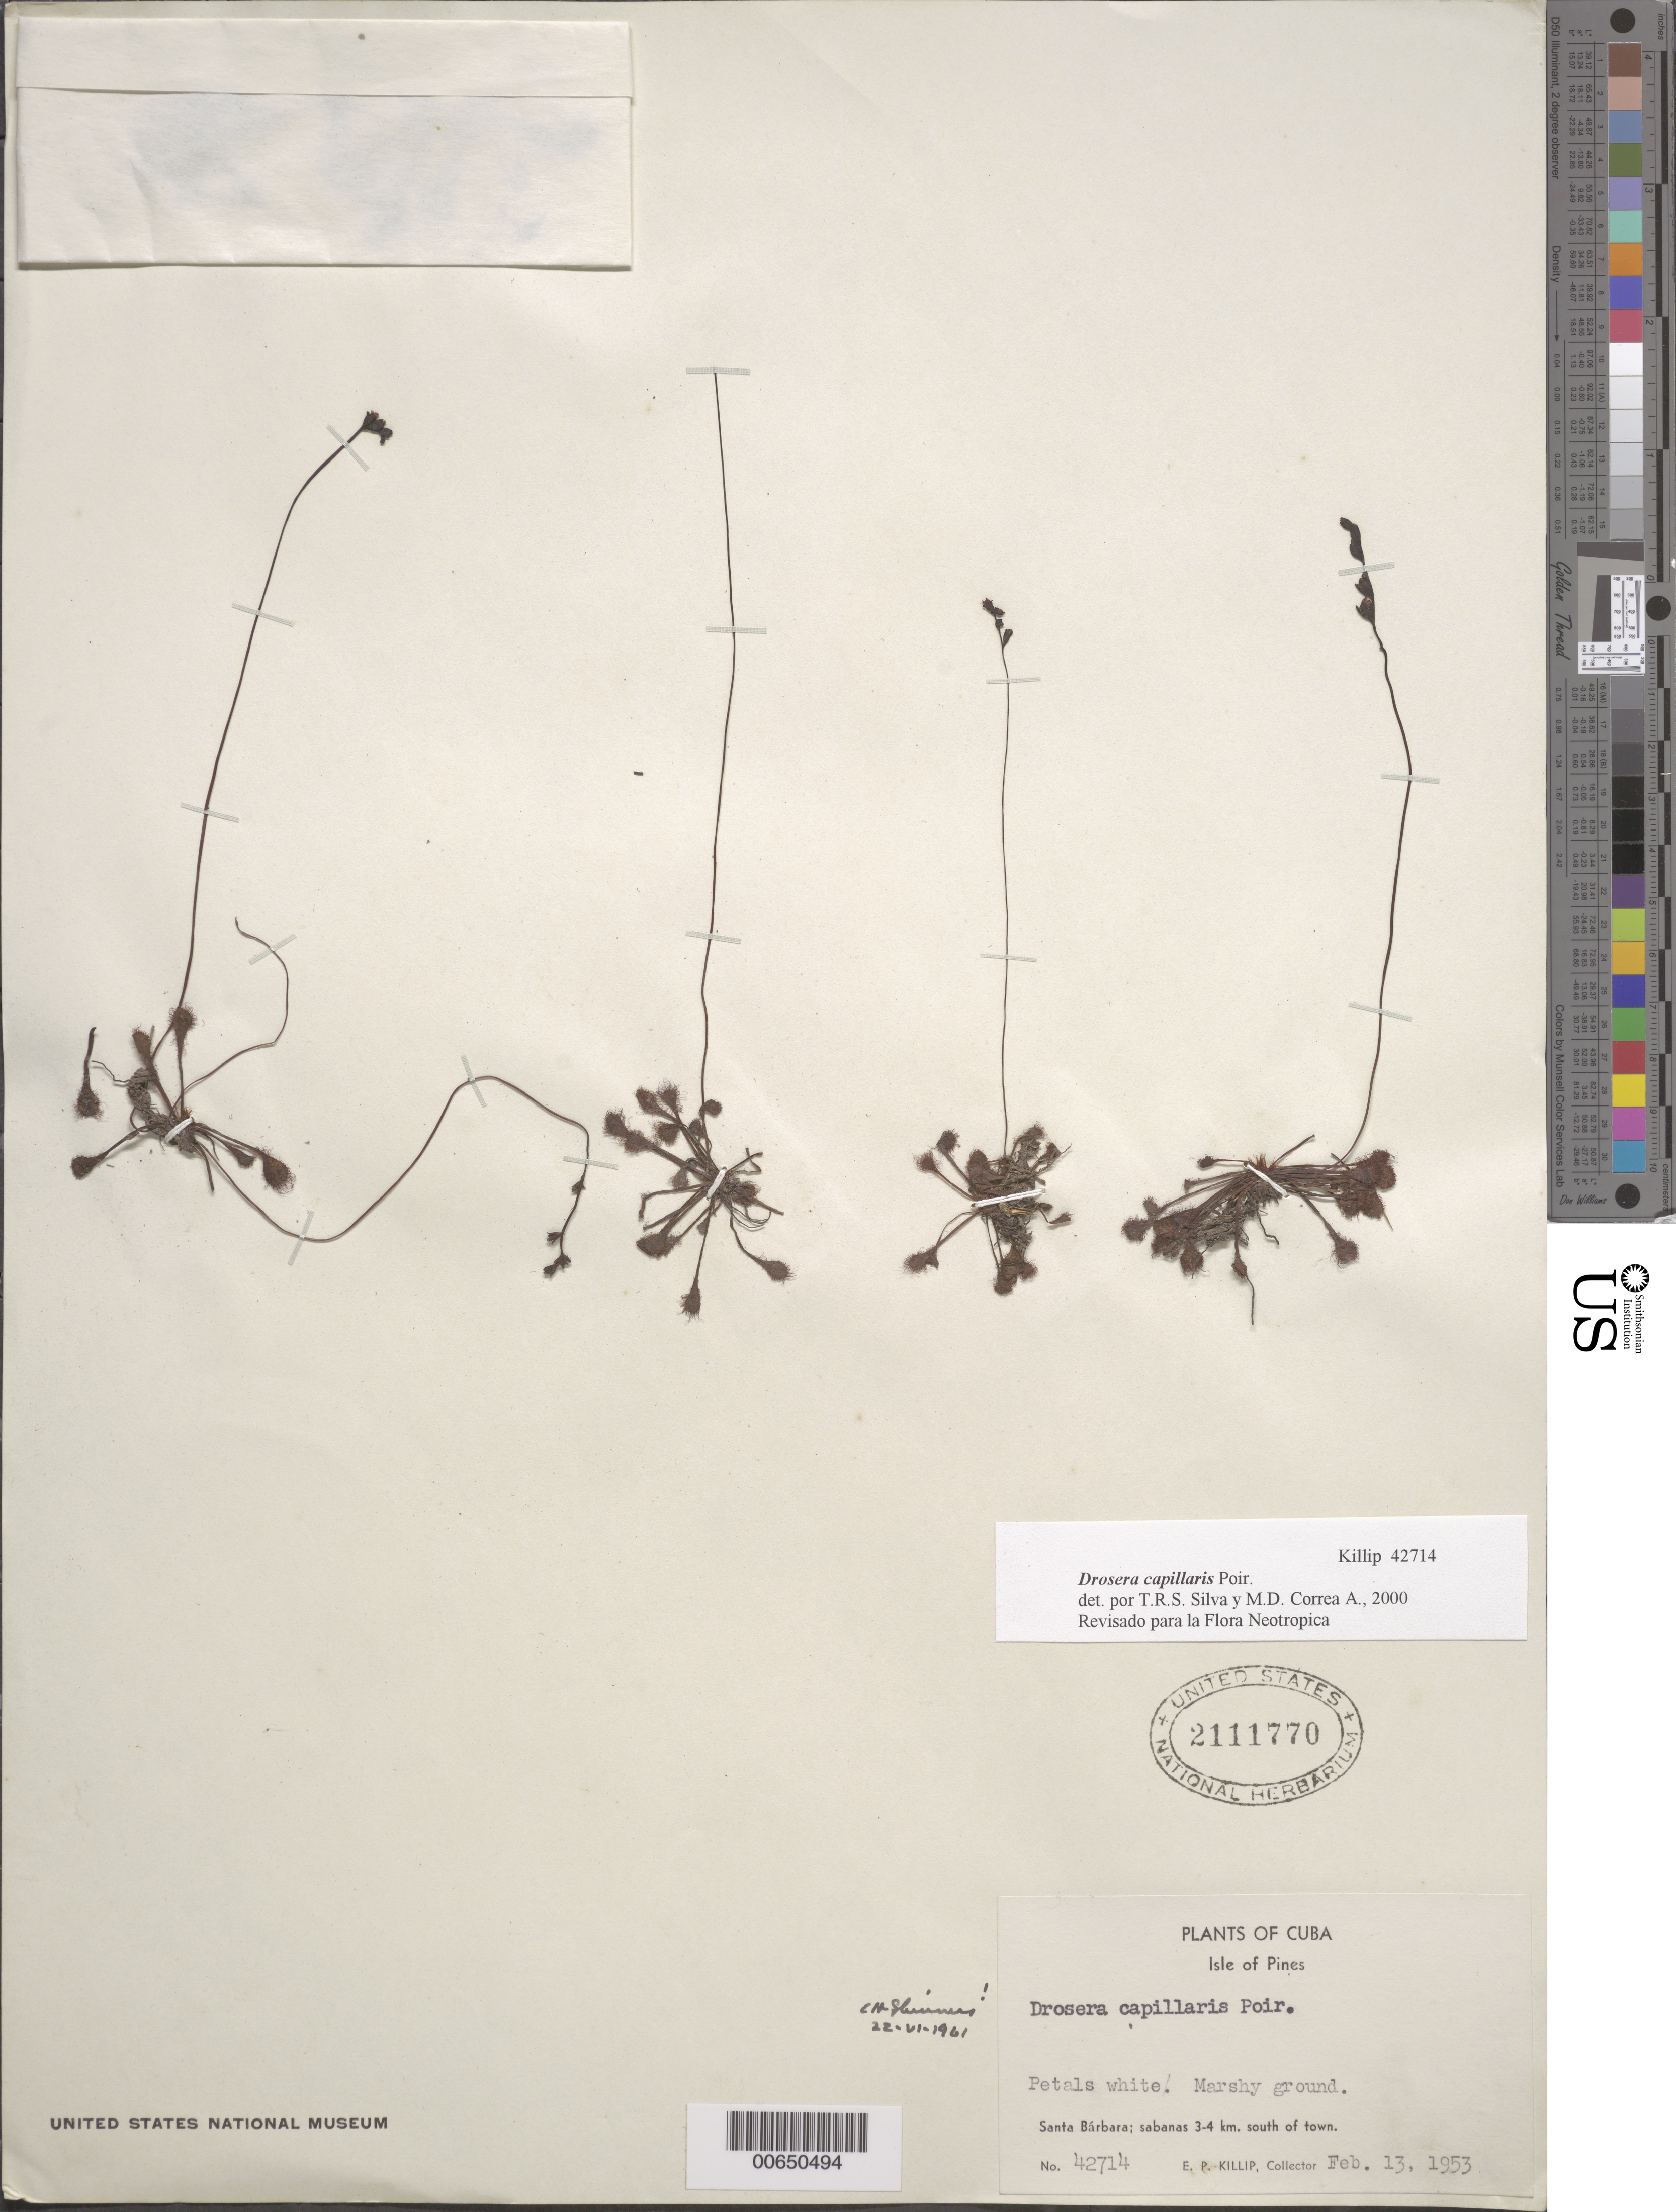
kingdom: Plantae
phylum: Tracheophyta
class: Magnoliopsida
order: Caryophyllales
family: Droseraceae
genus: Drosera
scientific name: Drosera capillaris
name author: Poir.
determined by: Shinners, L. H.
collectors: E. P. Killip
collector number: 42714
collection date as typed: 13 Feb 1953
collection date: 1953-02-13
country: Cuba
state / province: Isla de La Juventud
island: Isla de La Juventud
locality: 3 - 4 kms S of Santa Bárbara, "Isle of Pines".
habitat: Marshy ground.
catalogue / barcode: US 2111770